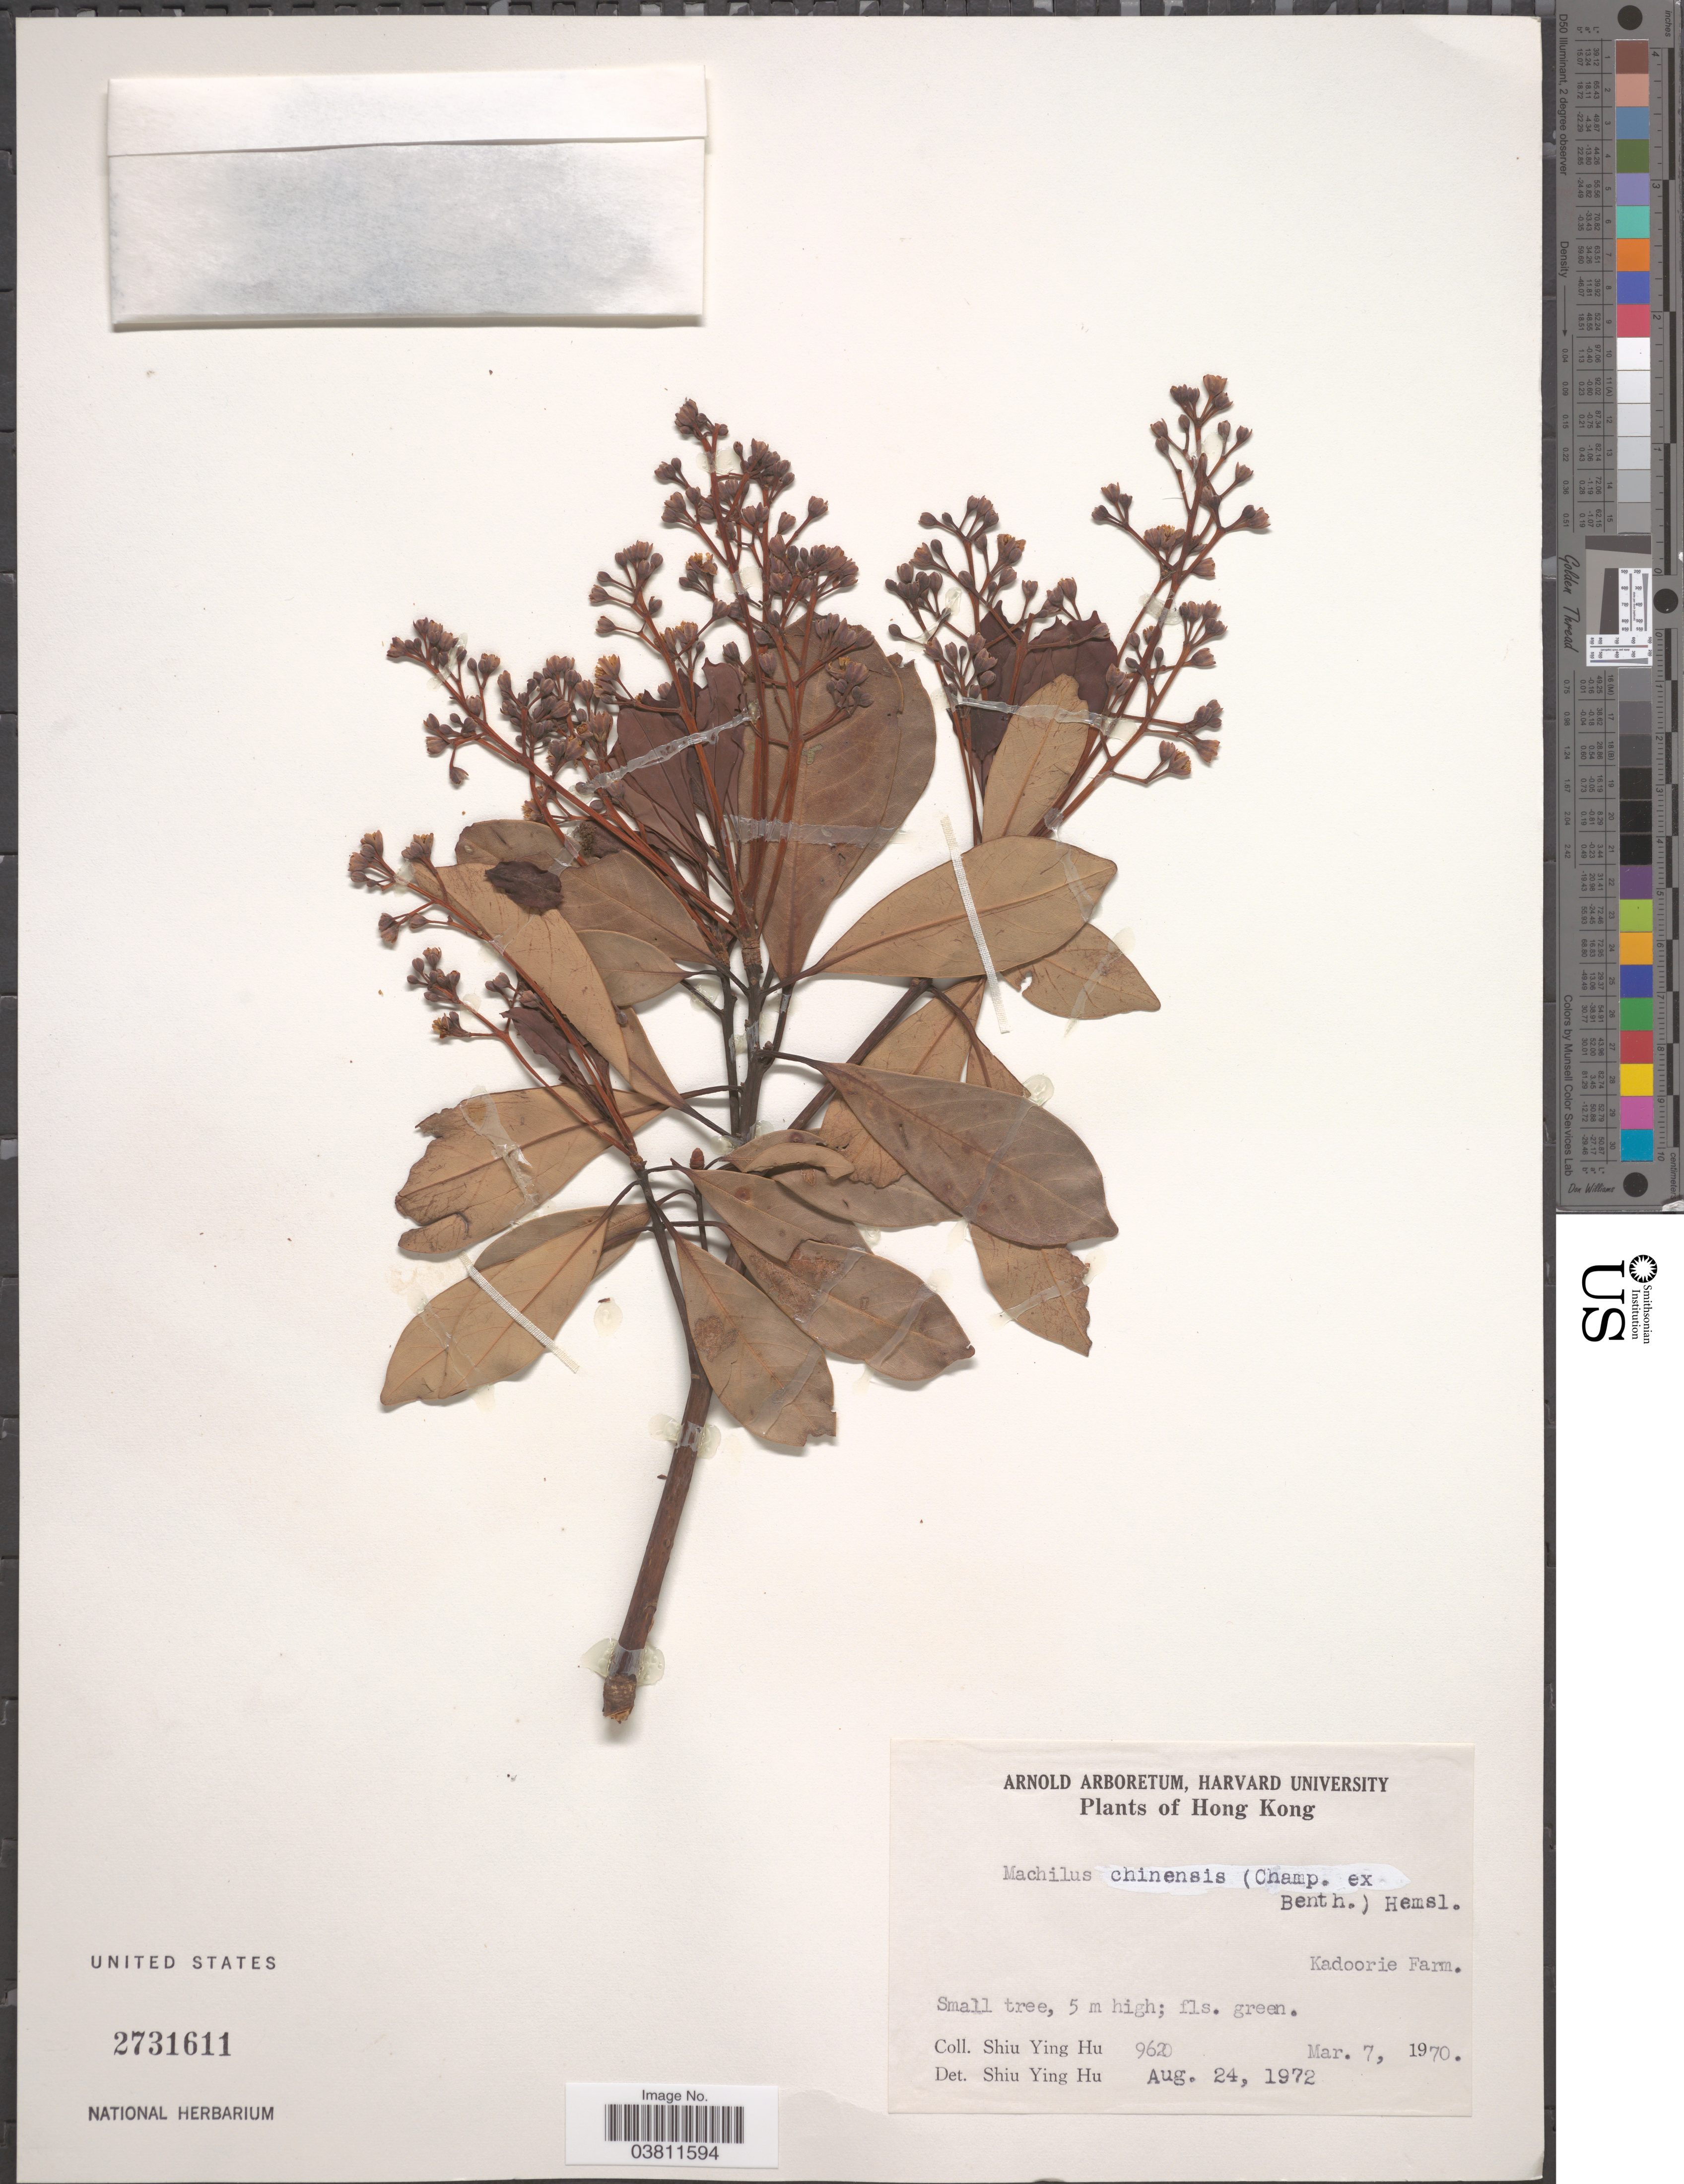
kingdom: Plantae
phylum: Tracheophyta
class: Magnoliopsida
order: Laurales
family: Lauraceae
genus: Machilus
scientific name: Machilus chinensis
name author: (Benth.) Hemsl.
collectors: S. Y. Hu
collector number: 9620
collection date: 1970-03-07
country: China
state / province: Hong Kong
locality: Kadoorie Farm.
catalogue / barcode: US 2731611